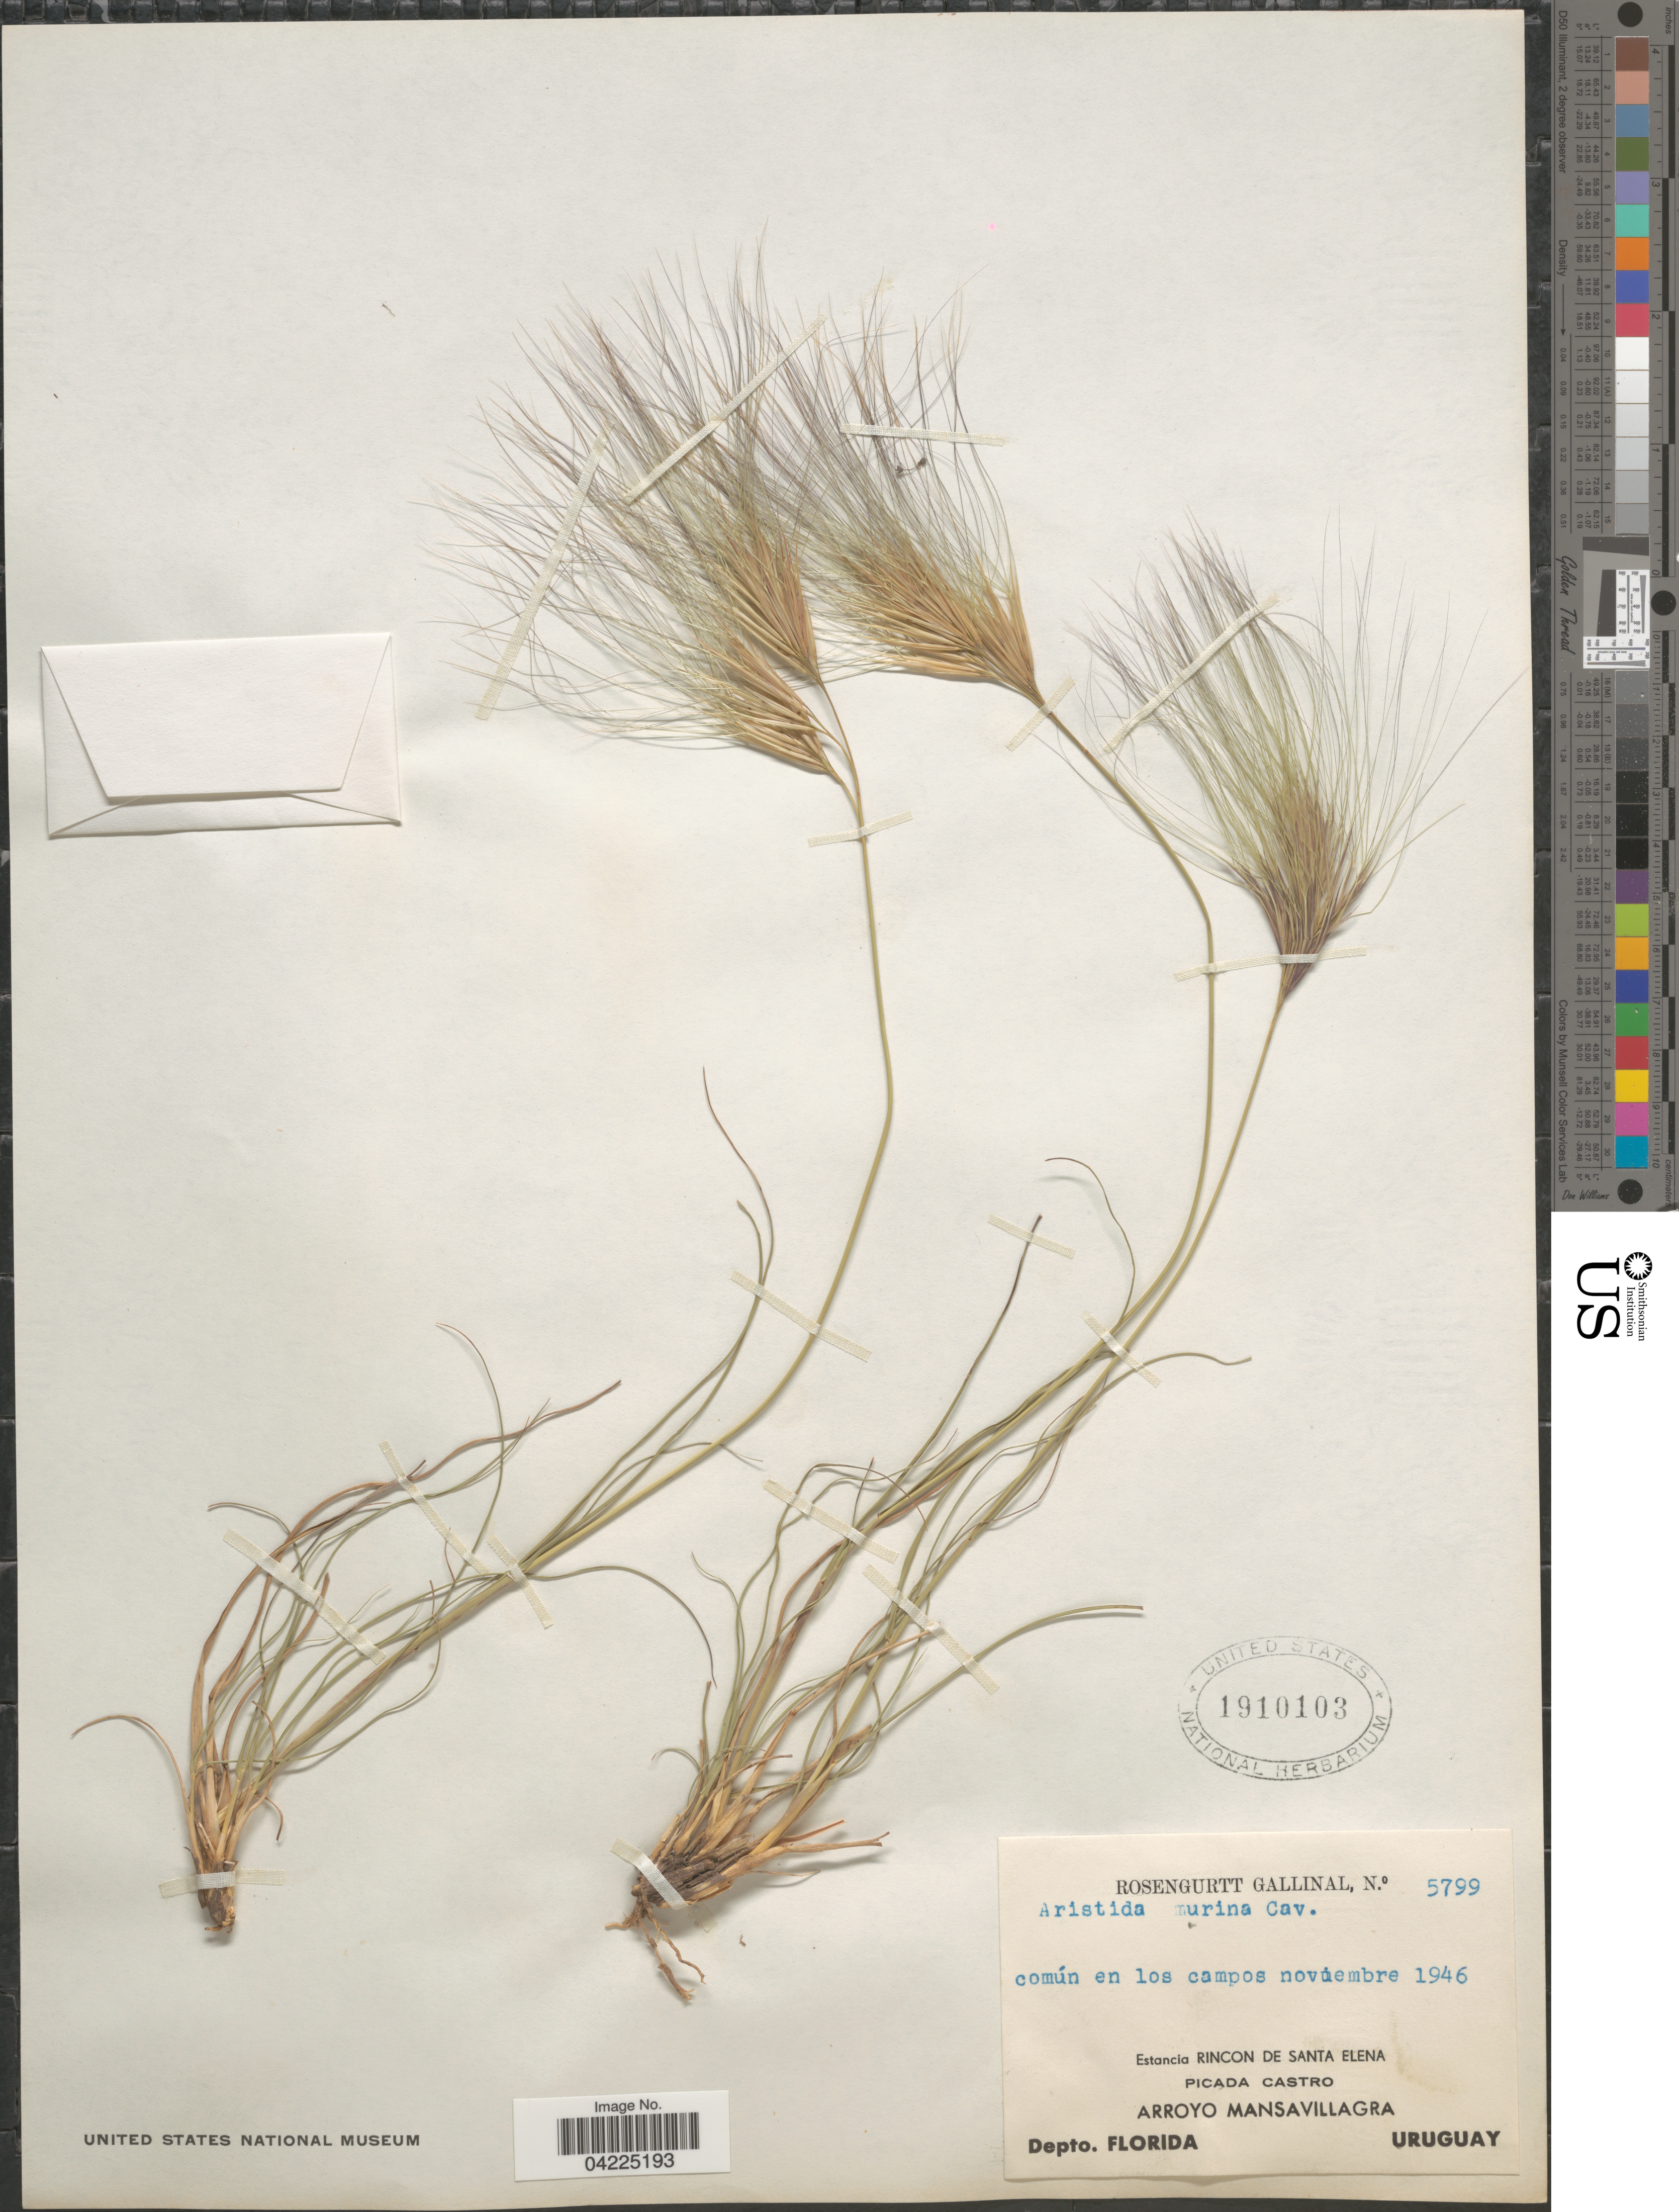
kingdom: Plantae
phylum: Tracheophyta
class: Liliopsida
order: Poales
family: Poaceae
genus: Aristida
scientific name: Aristida murina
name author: Cav.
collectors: P. Castro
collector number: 5799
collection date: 1946-11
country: Uruguay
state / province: Florida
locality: Estancia Rincon De Santa Elena. Arroyo Mansavillagra.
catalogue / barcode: US 1910103